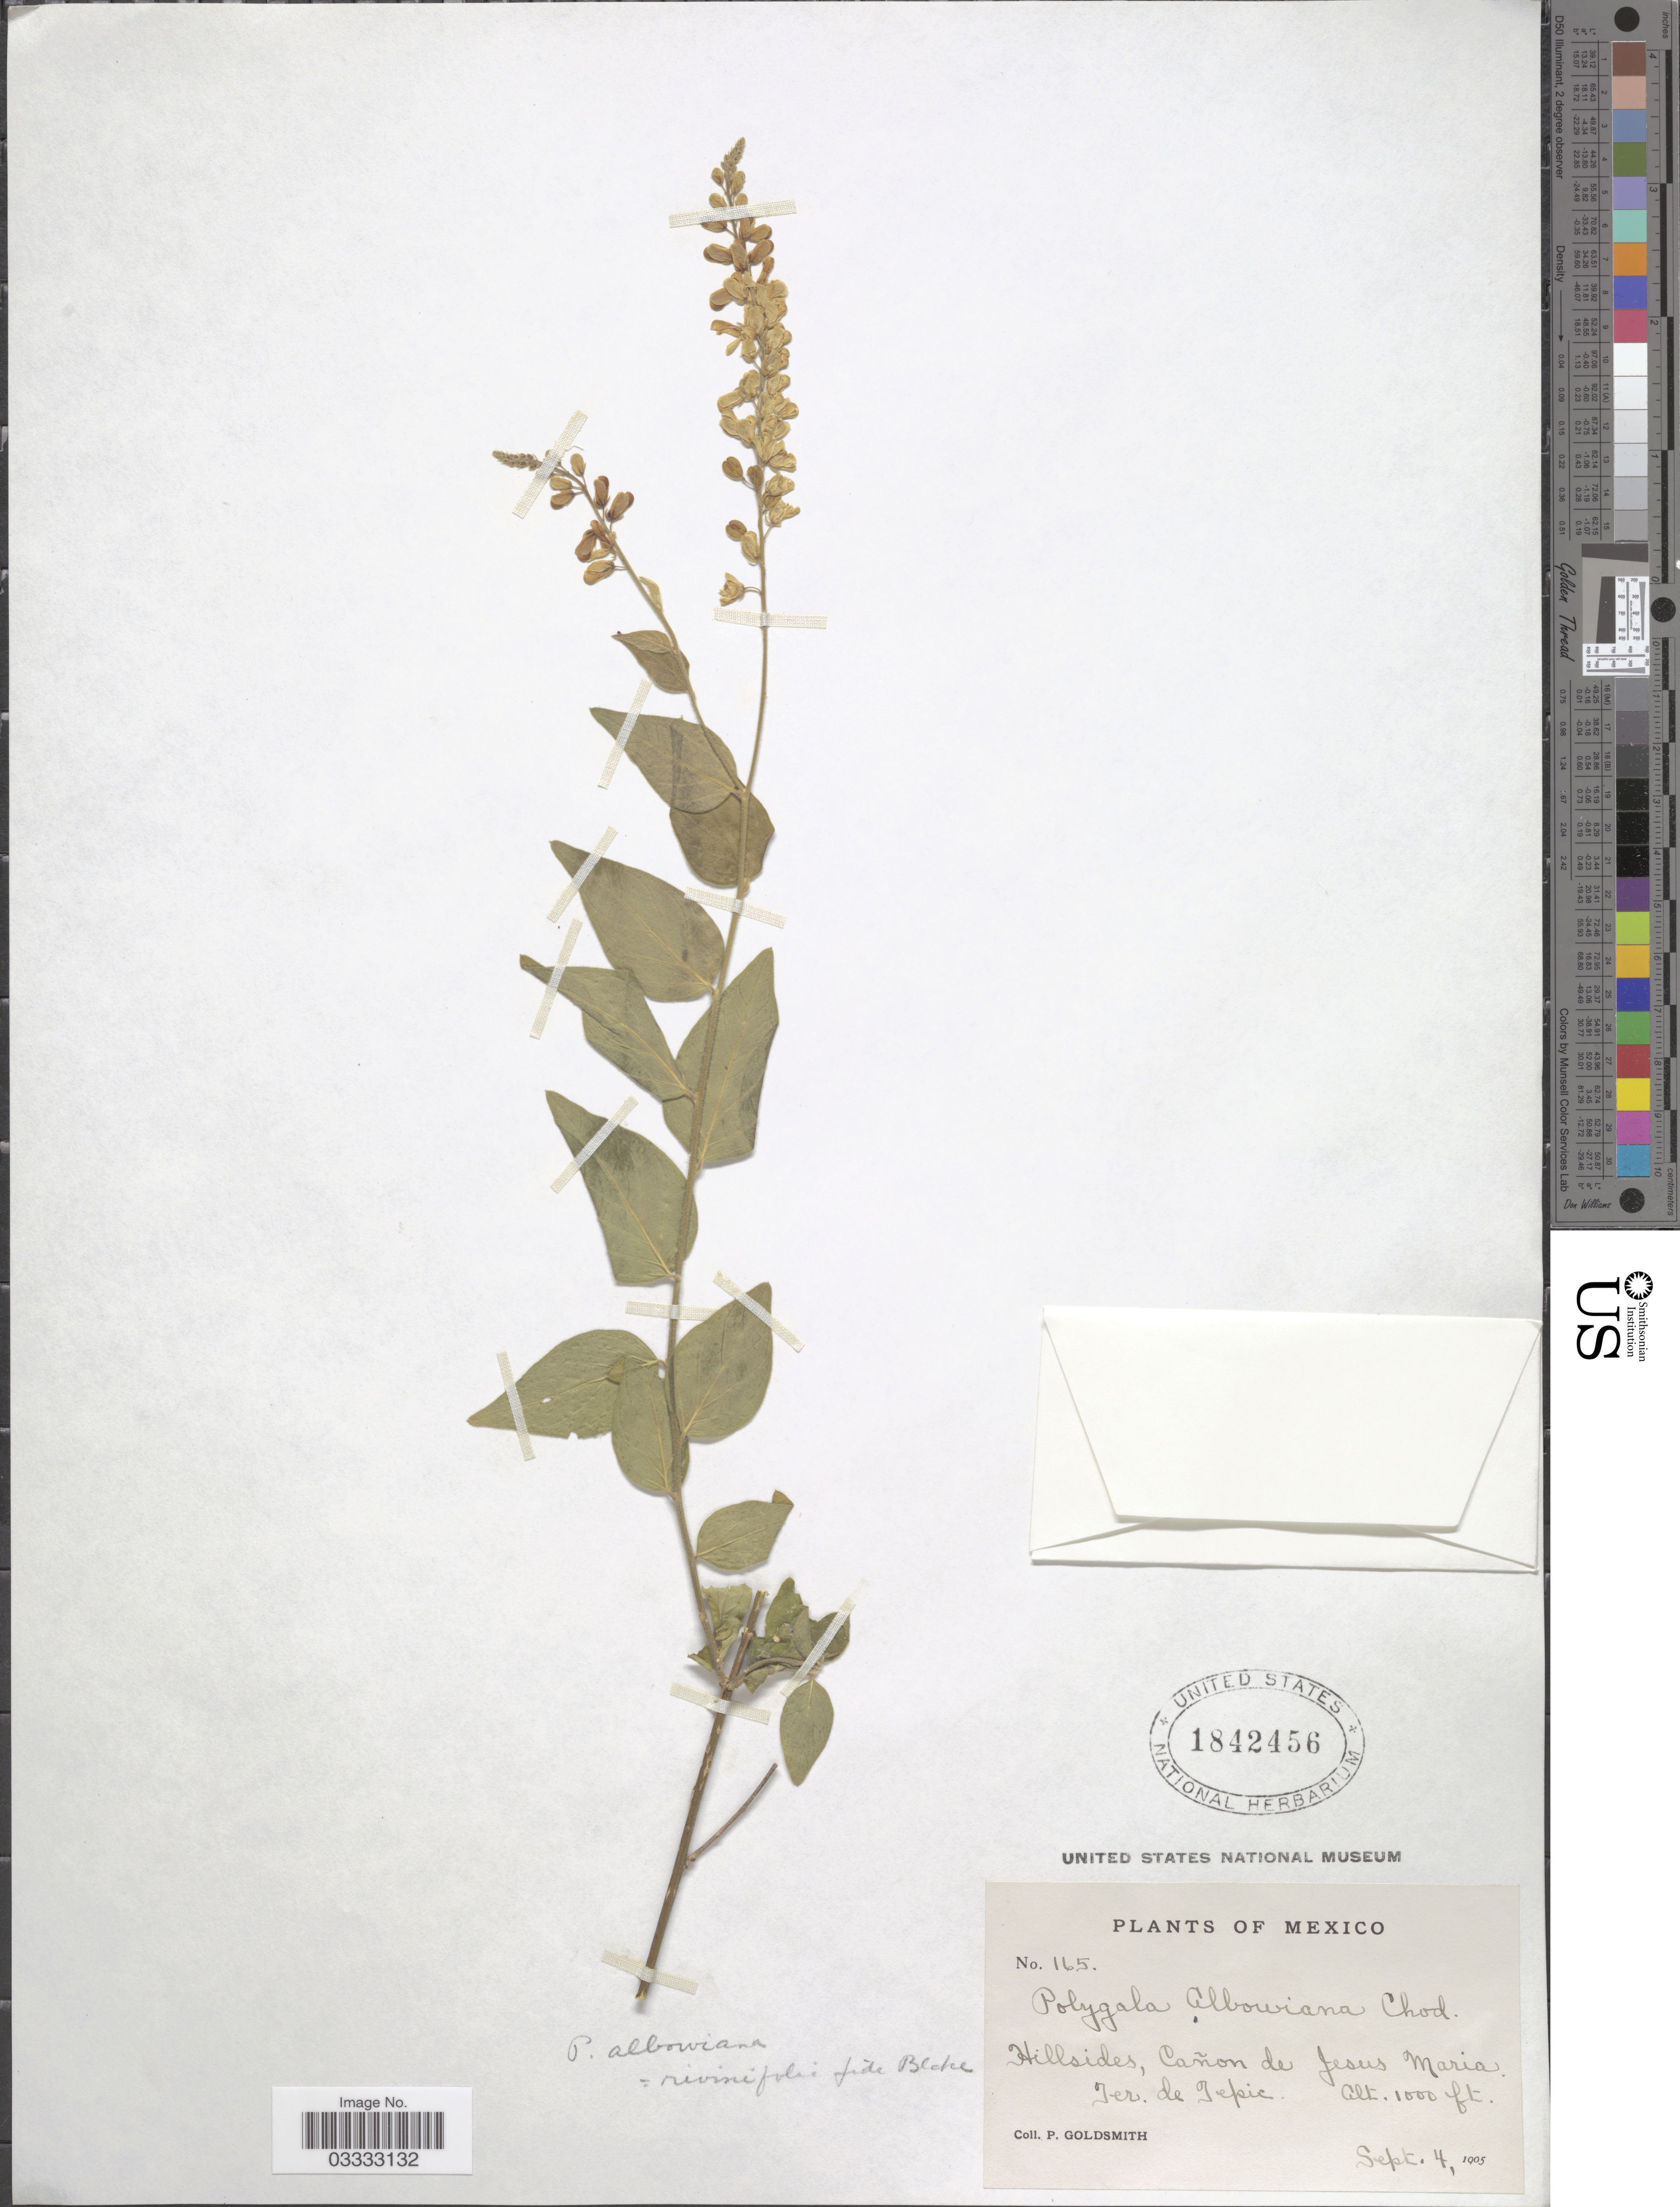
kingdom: Plantae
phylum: Tracheophyta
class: Magnoliopsida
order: Fabales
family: Polygalaceae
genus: Hebecarpa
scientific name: Hebecarpa rivinifolia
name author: (Kunth) J.R. Abbott & J.F.B. Pastore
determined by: Strong, Mark T., (BOT), Smithsonian Institution - National Museum of Natural History (UNITED STATES)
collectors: P. Goldsmith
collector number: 165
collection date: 1905-09-04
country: Mexico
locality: Hillsides, Cañon de Jesus Maria. Ter. de Tepic.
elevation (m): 305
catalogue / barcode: US 1842456